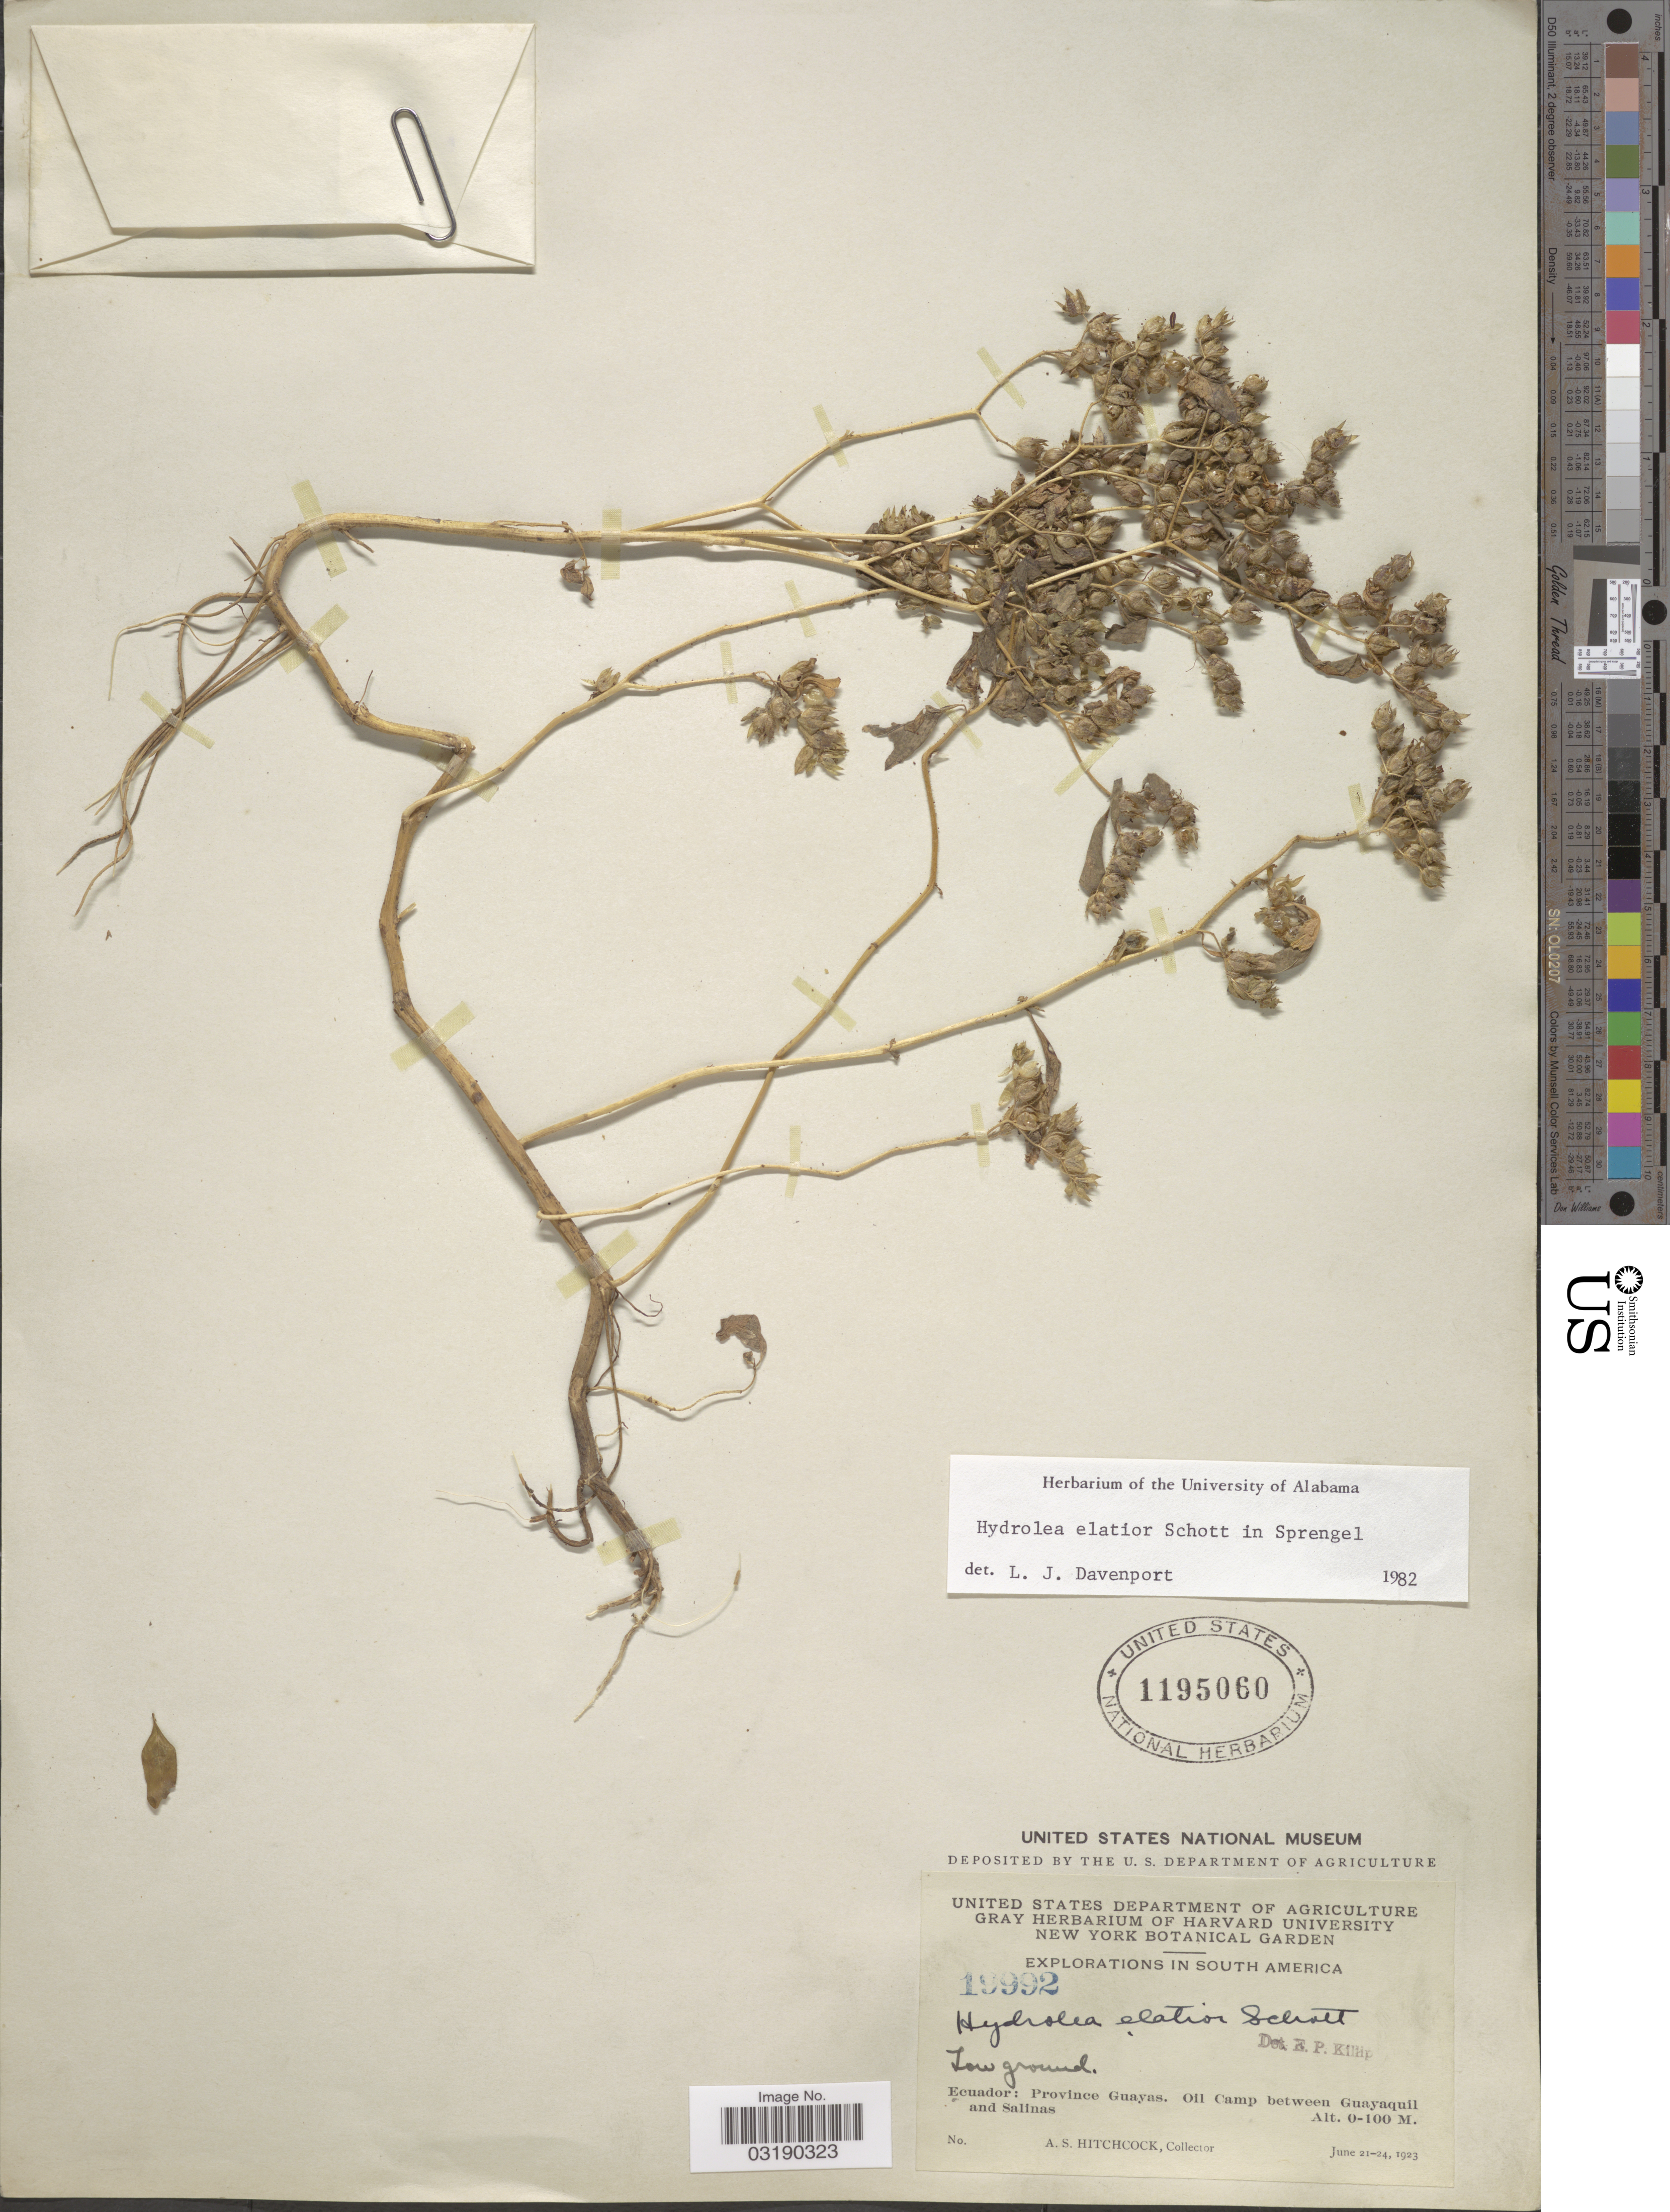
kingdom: Plantae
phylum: Tracheophyta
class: Magnoliopsida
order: Solanales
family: Hydroleaceae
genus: Hydrolea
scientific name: Hydrolea elatior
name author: Schott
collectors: A. S. Hitchcock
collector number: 19992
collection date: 1923-06-21/1923-06-24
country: Ecuador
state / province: Guayas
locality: Province Guayas, Oil Camp between Guayaquil and Salínas.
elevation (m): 0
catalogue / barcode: US 1195060